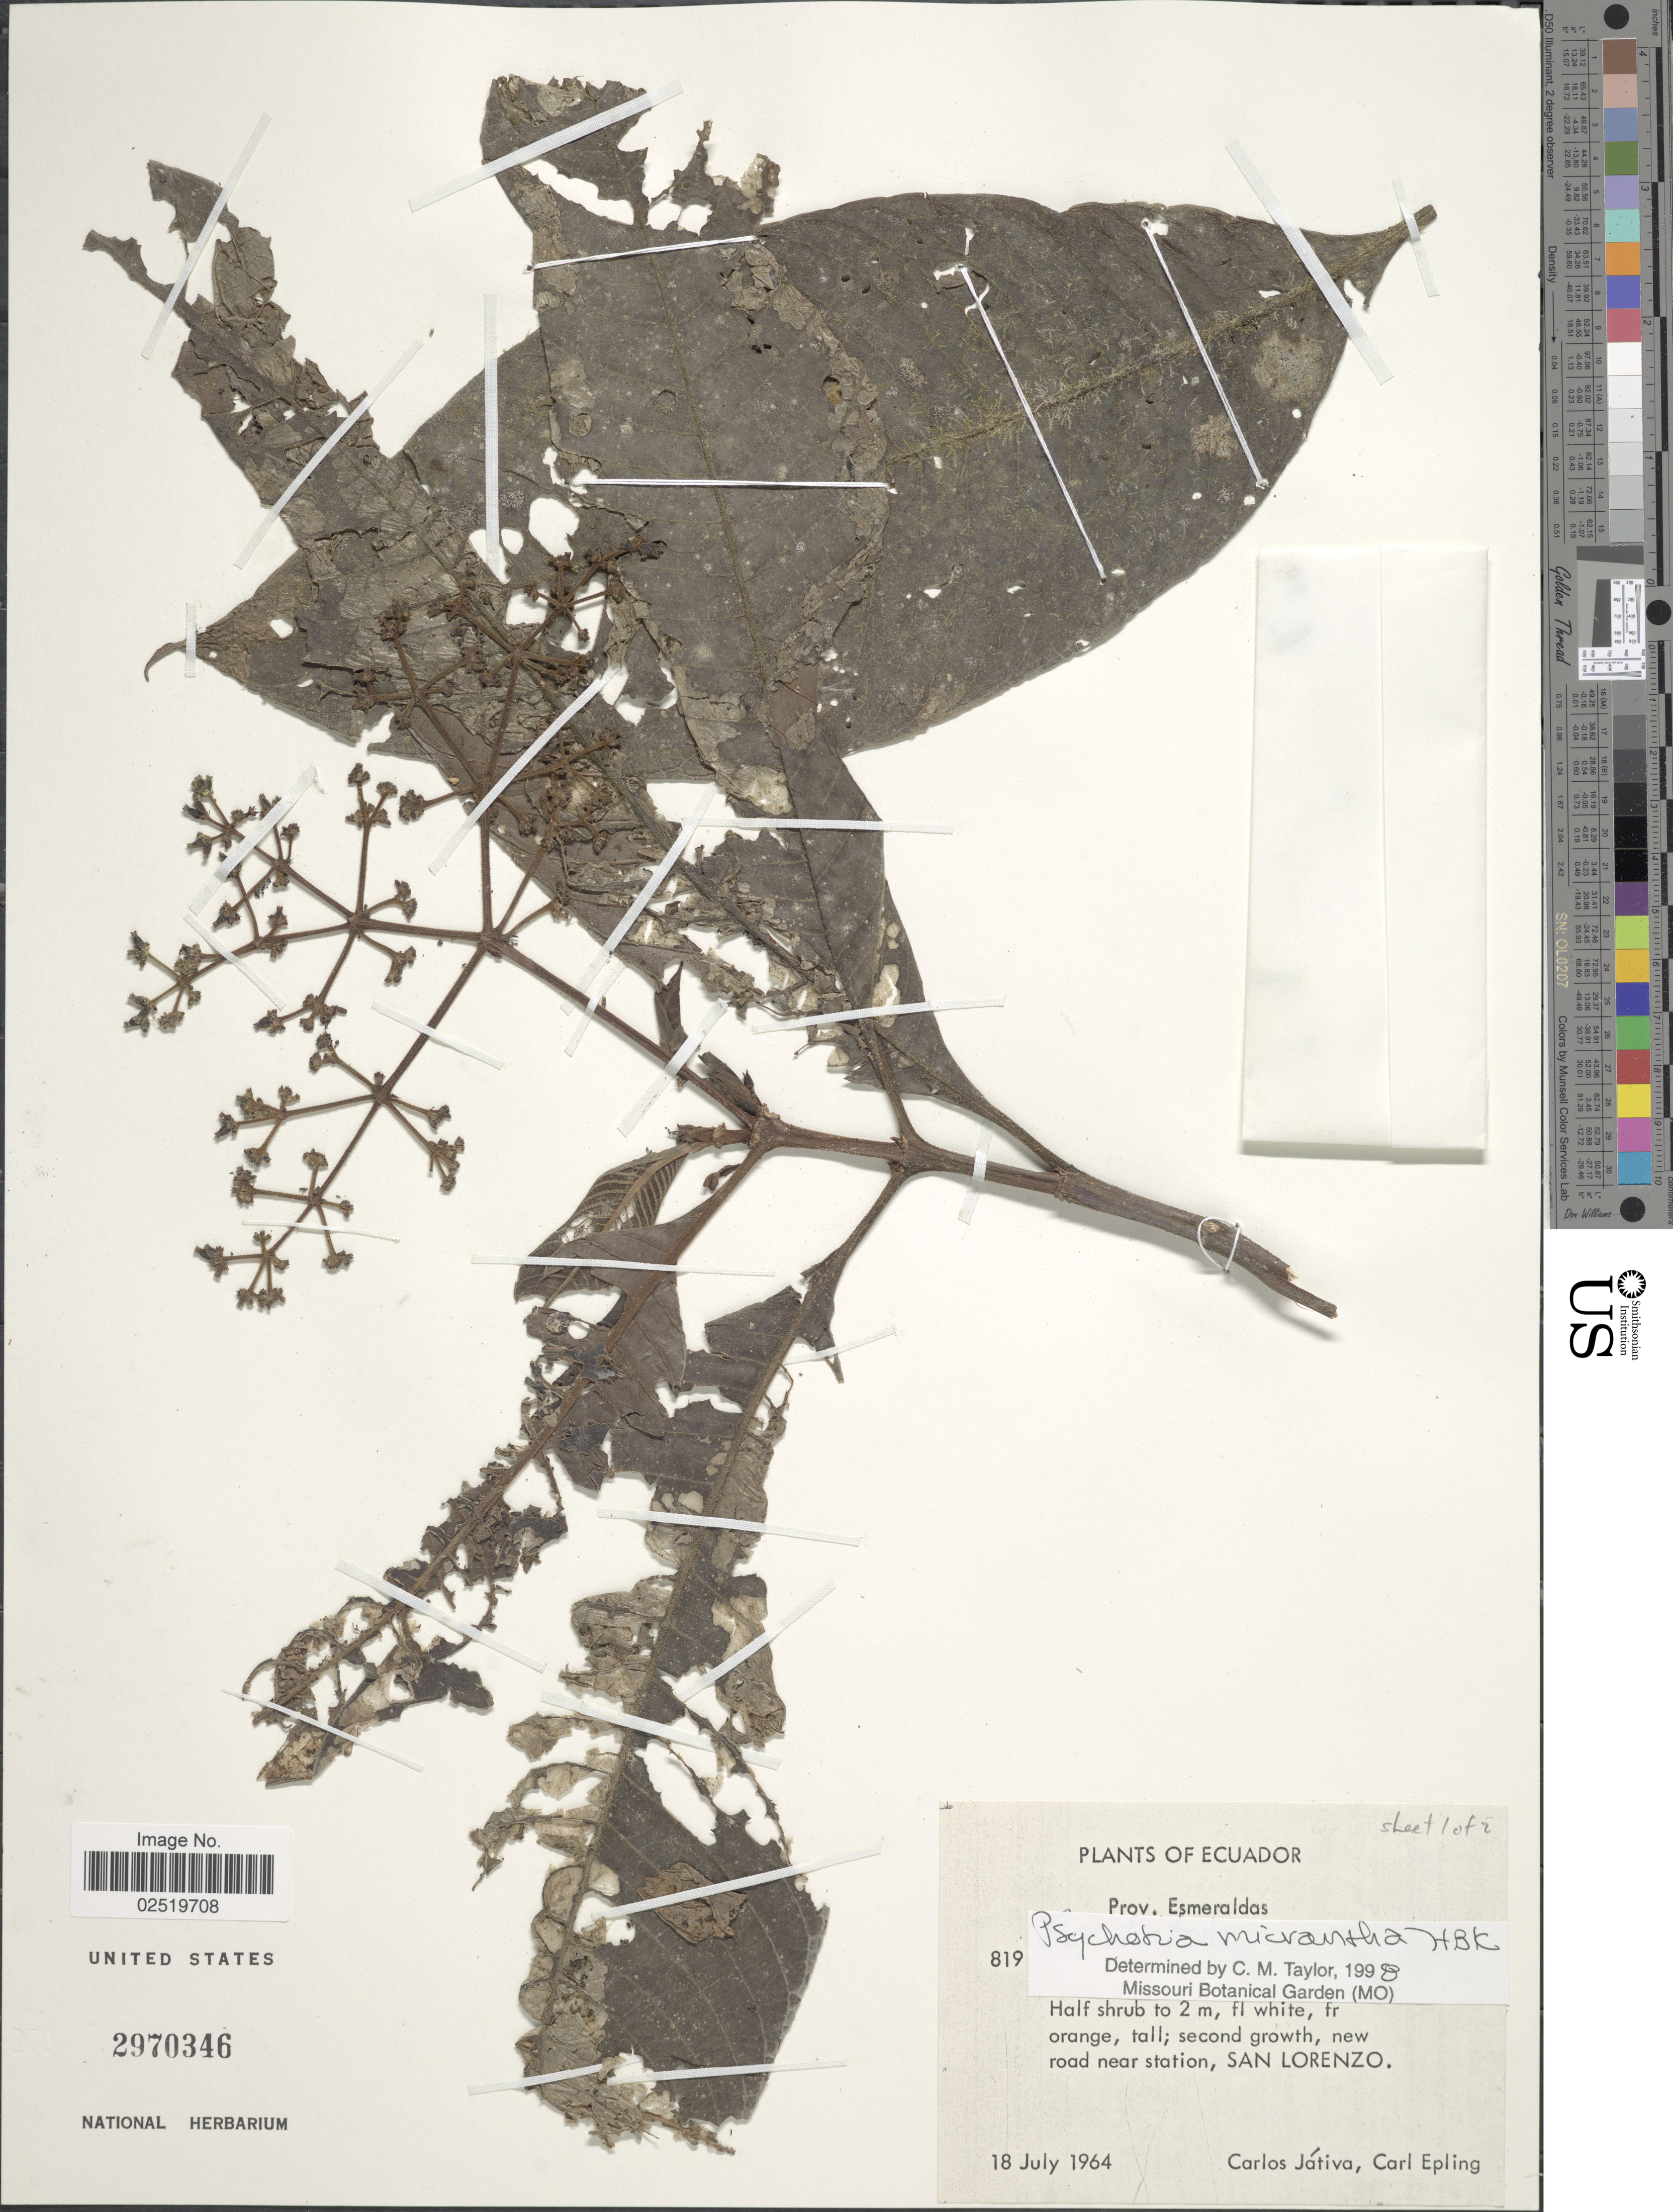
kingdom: Plantae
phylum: Tracheophyta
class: Magnoliopsida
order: Gentianales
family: Rubiaceae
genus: Psychotria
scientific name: Psychotria micrantha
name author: Kunth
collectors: C. D. Játiva & C. C. Epling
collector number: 819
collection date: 1964-07-18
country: Ecuador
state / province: Esmeraldas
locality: New road near station, San Lorenzo.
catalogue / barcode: US 2970346